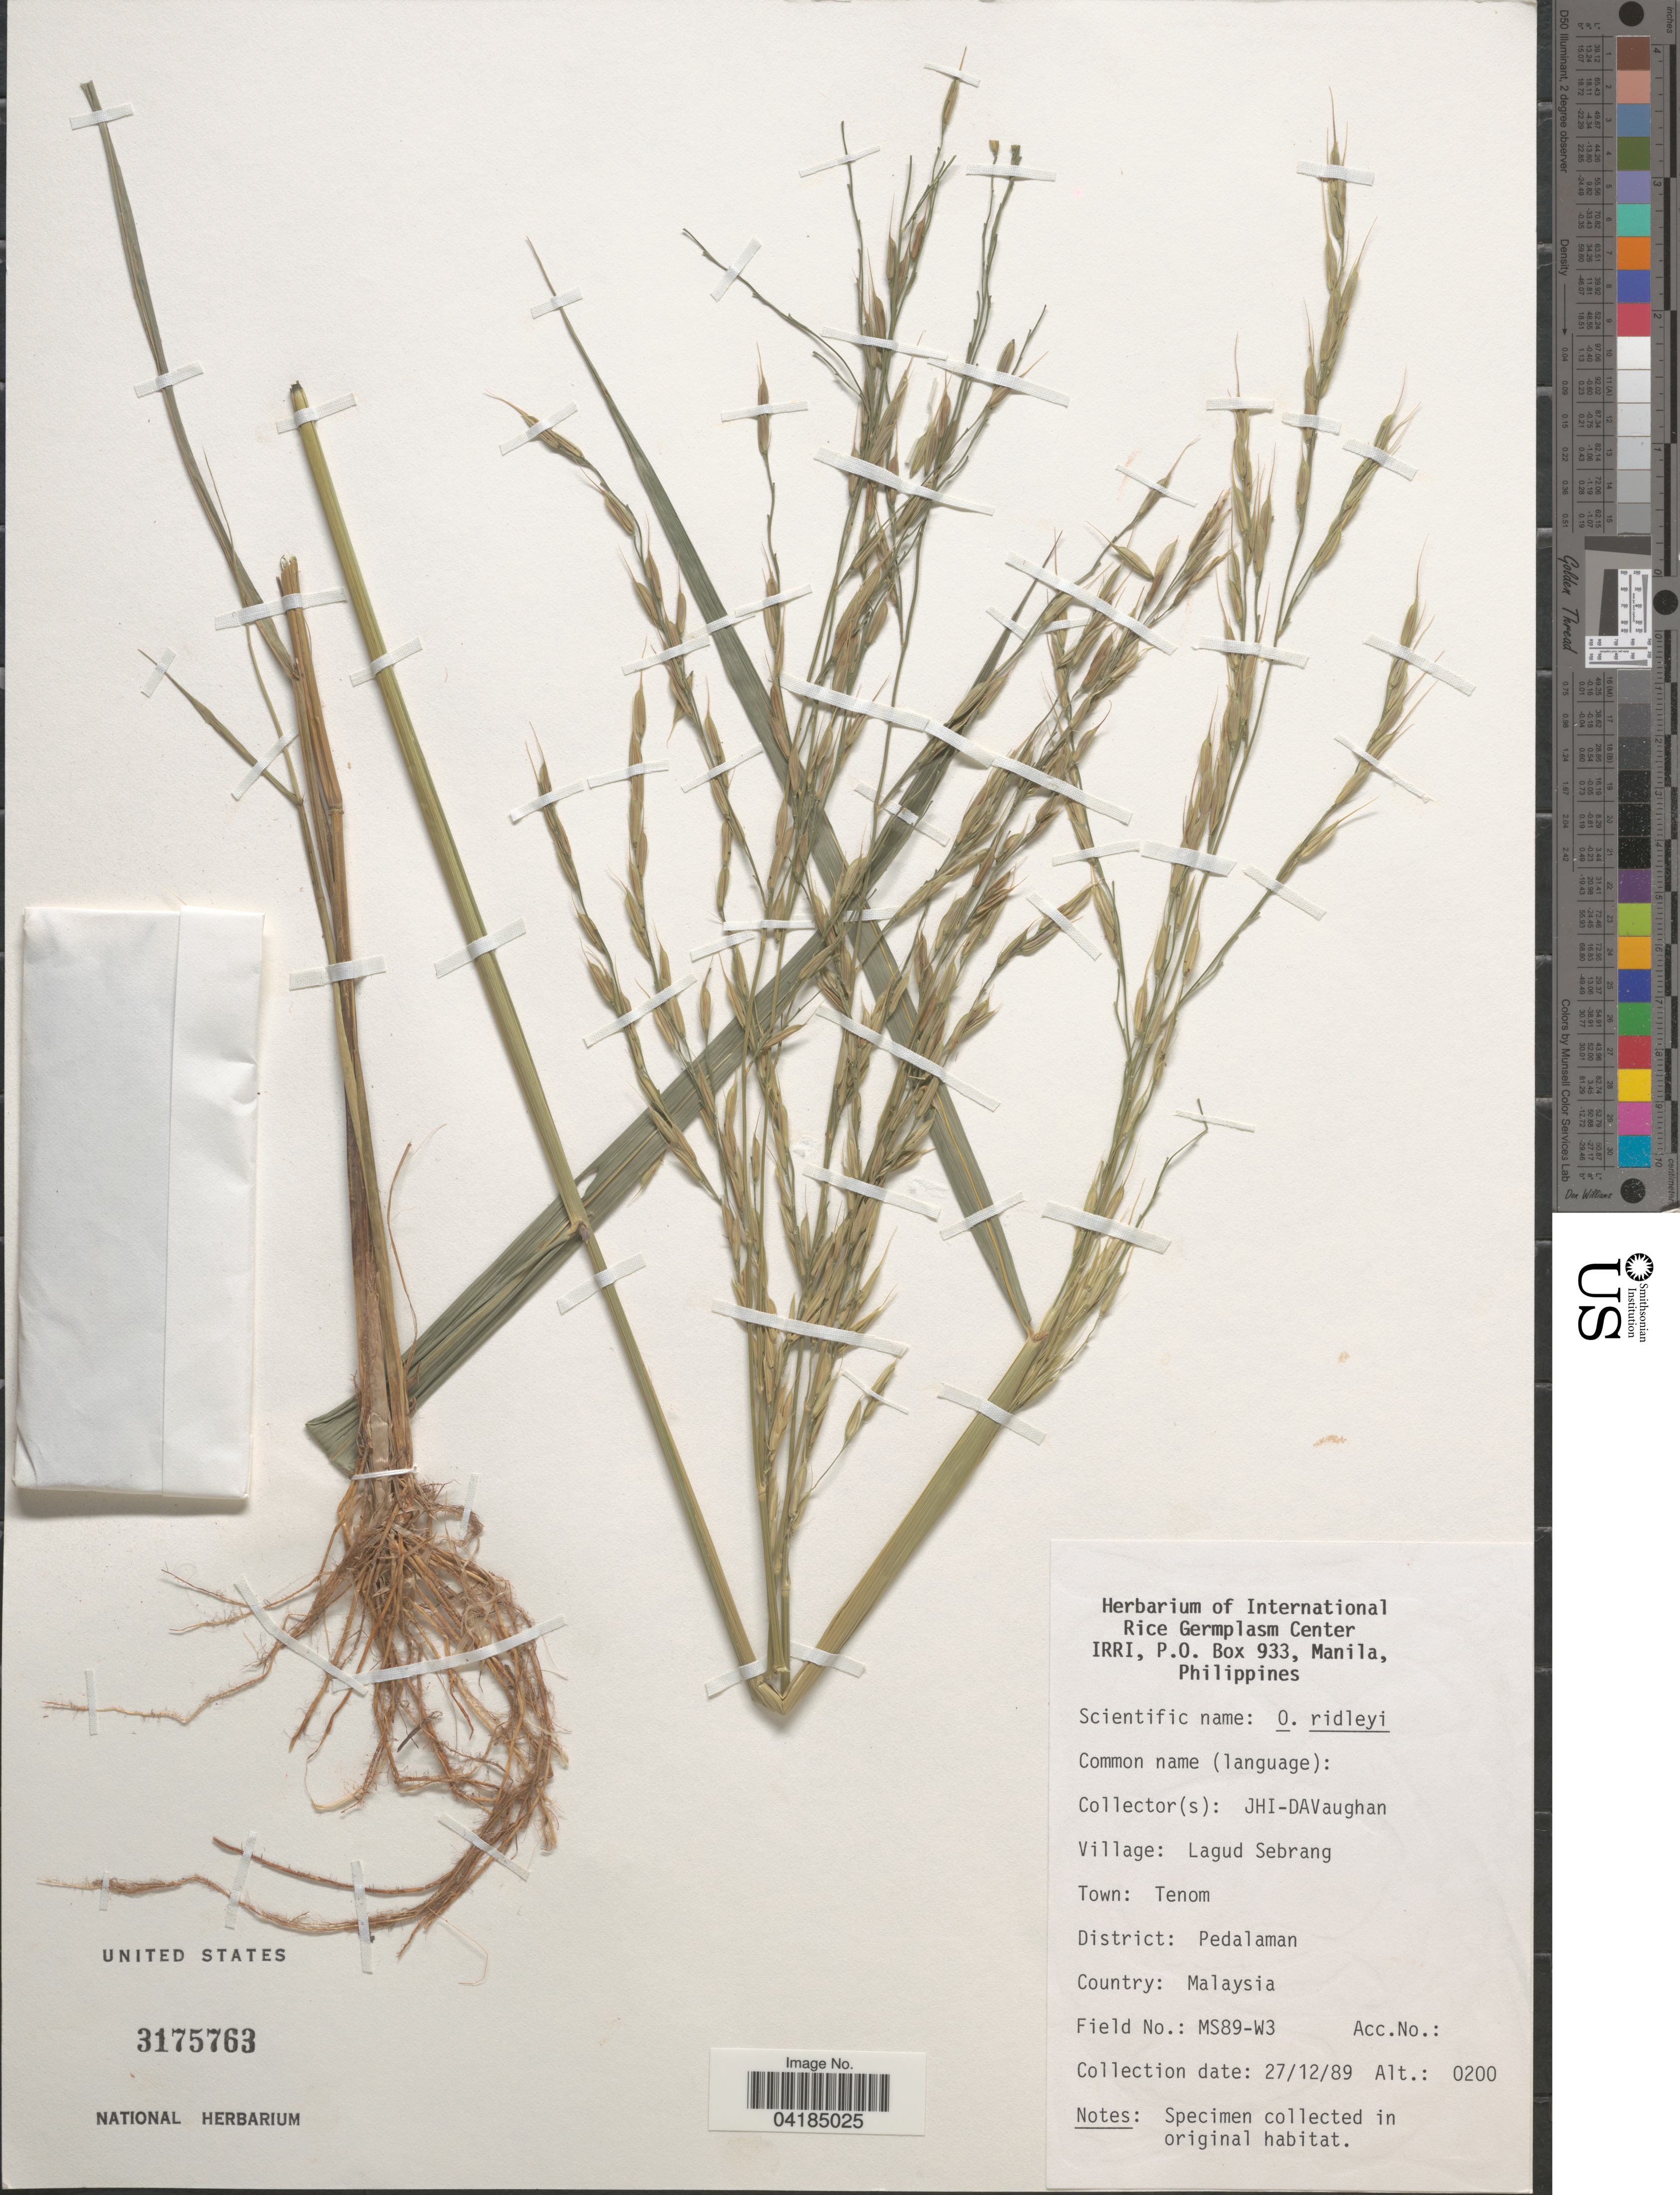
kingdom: Plantae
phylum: Tracheophyta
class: Liliopsida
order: Poales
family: Poaceae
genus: Oryza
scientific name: Oryza ridleyi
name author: Hook. f.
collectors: J. Vaughan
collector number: MS89-W3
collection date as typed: Transcribed d/m/y: 27/12/89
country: Malaysia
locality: Village: Lagud Sebrang. Town: Tenom. District: Pedalaman.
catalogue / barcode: US 3175763